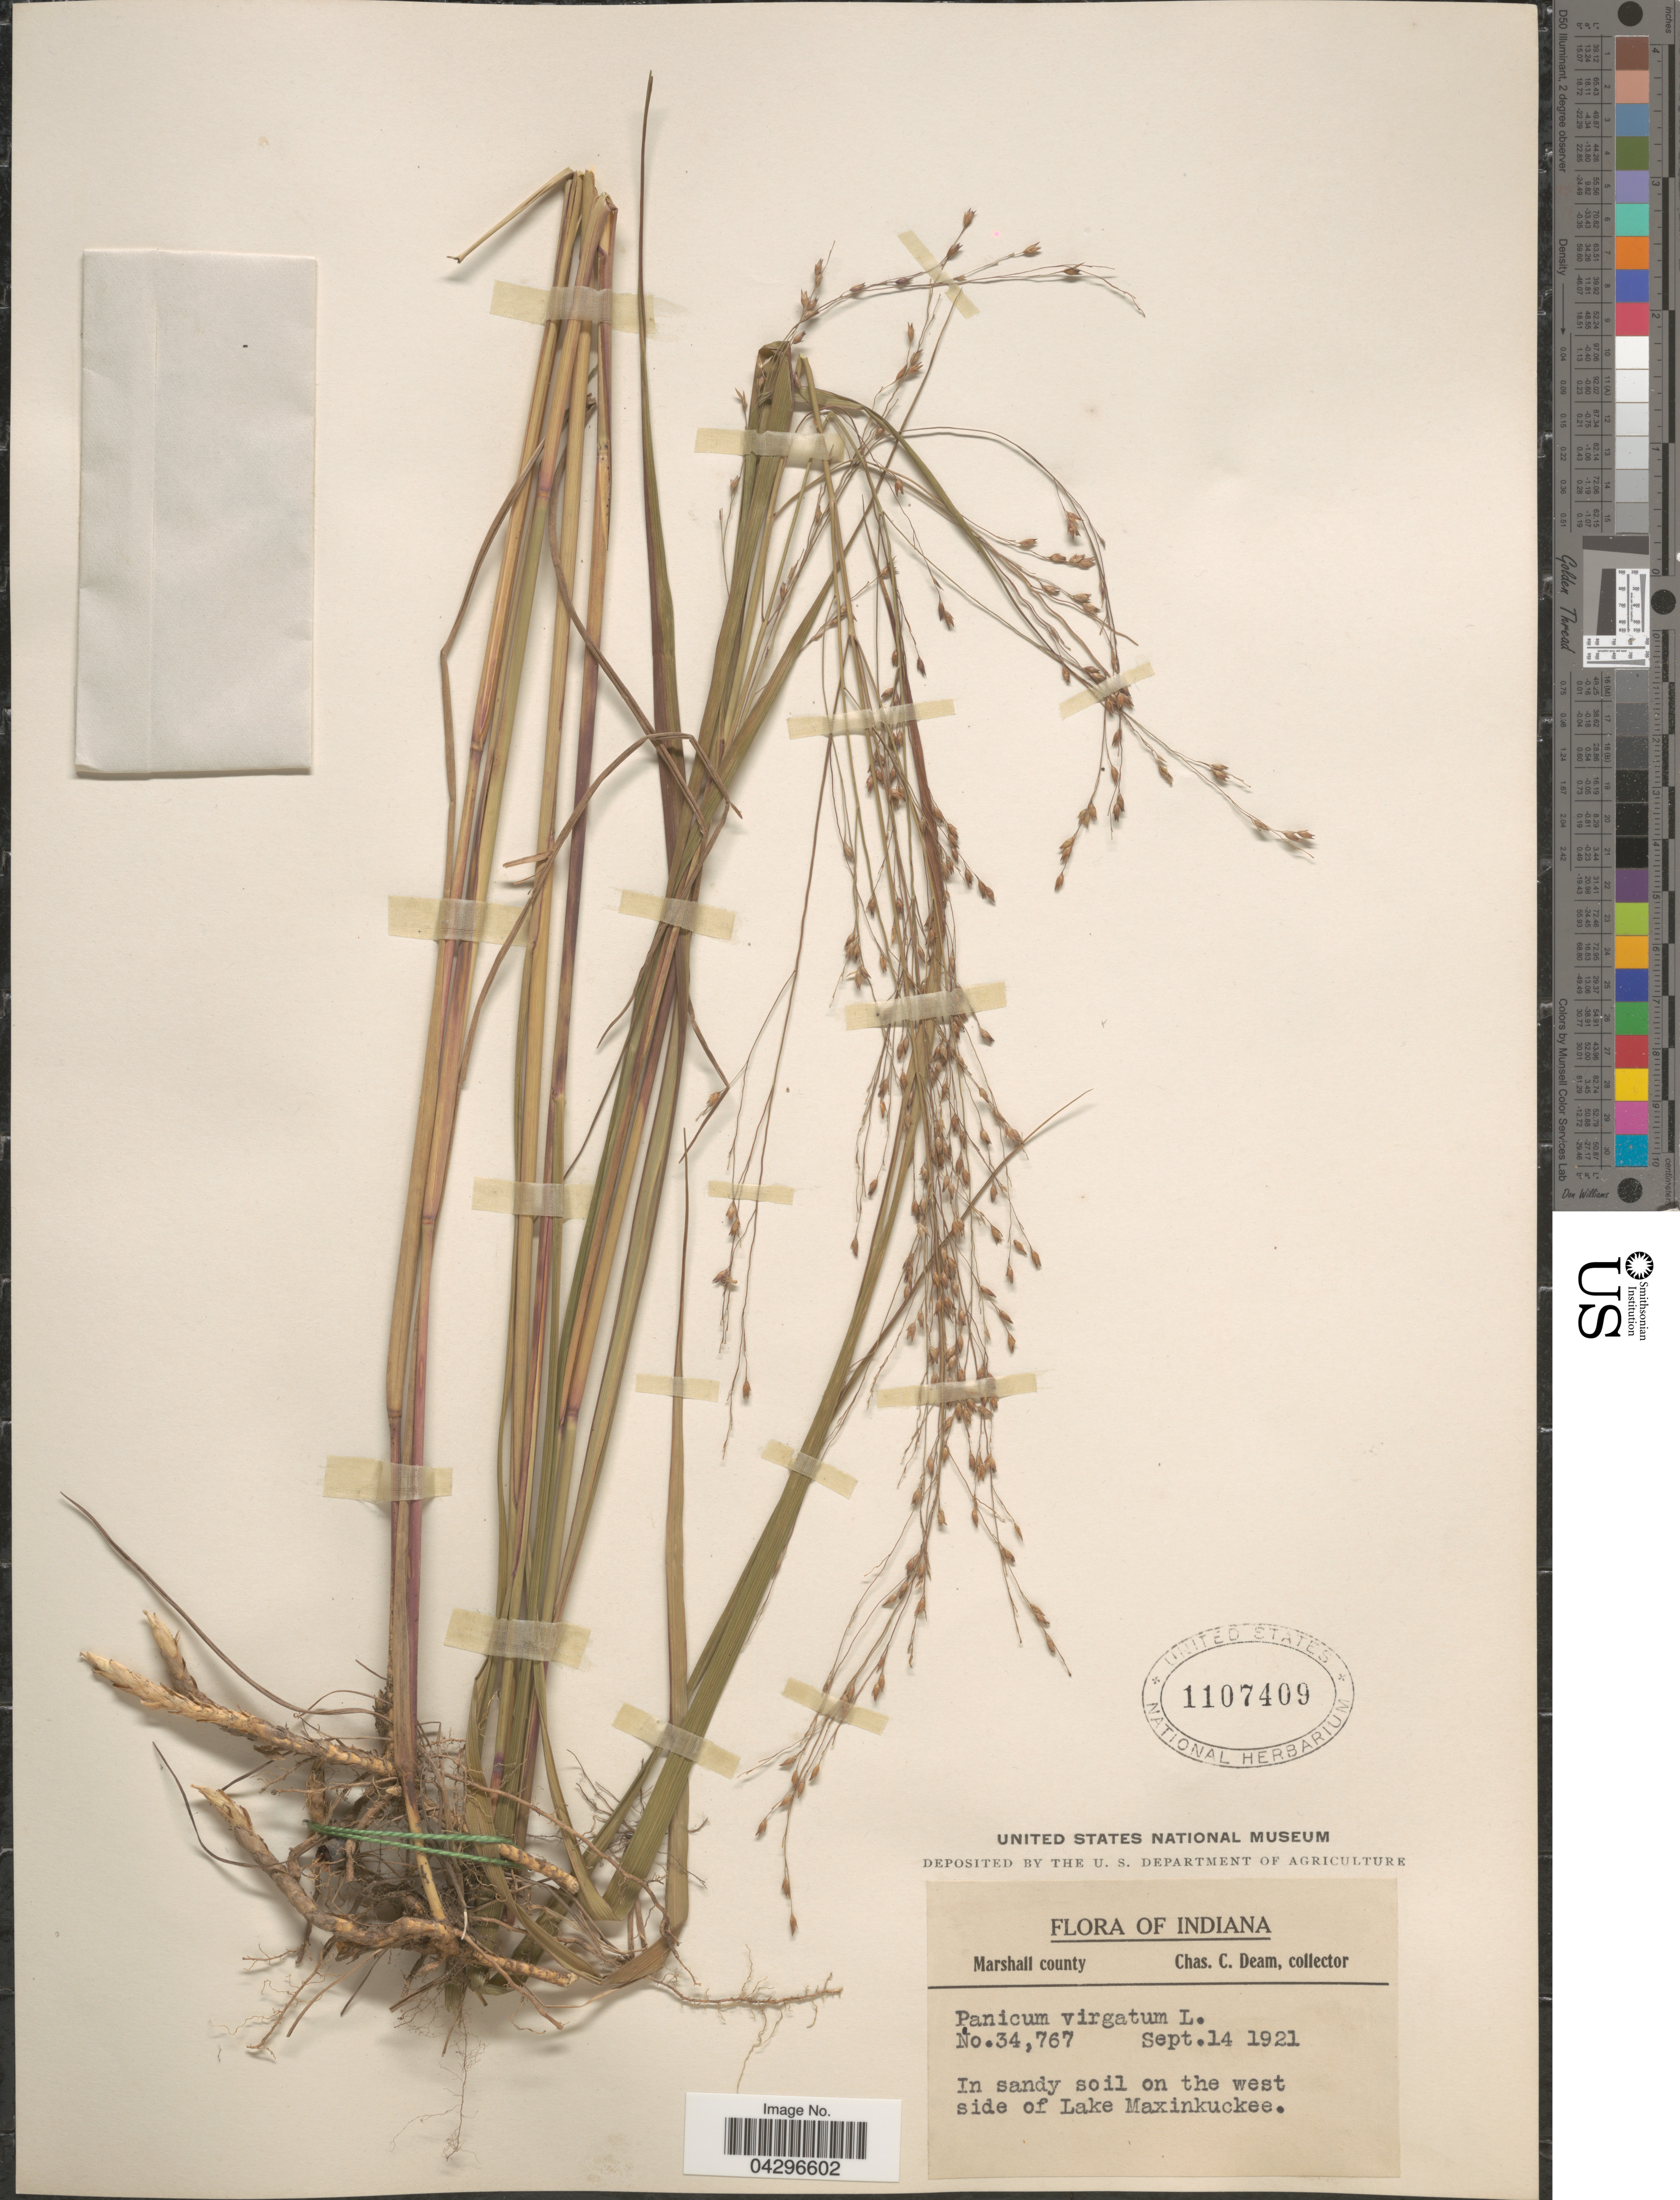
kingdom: Plantae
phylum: Tracheophyta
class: Liliopsida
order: Poales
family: Poaceae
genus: Panicum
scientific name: Panicum virgatum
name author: L.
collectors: C. C. Deam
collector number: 34,767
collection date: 1921-09-14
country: United States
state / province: Indiana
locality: Marshall county. In sandy soil on the west side of Lake Maxinkuckee.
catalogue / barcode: US 1107409